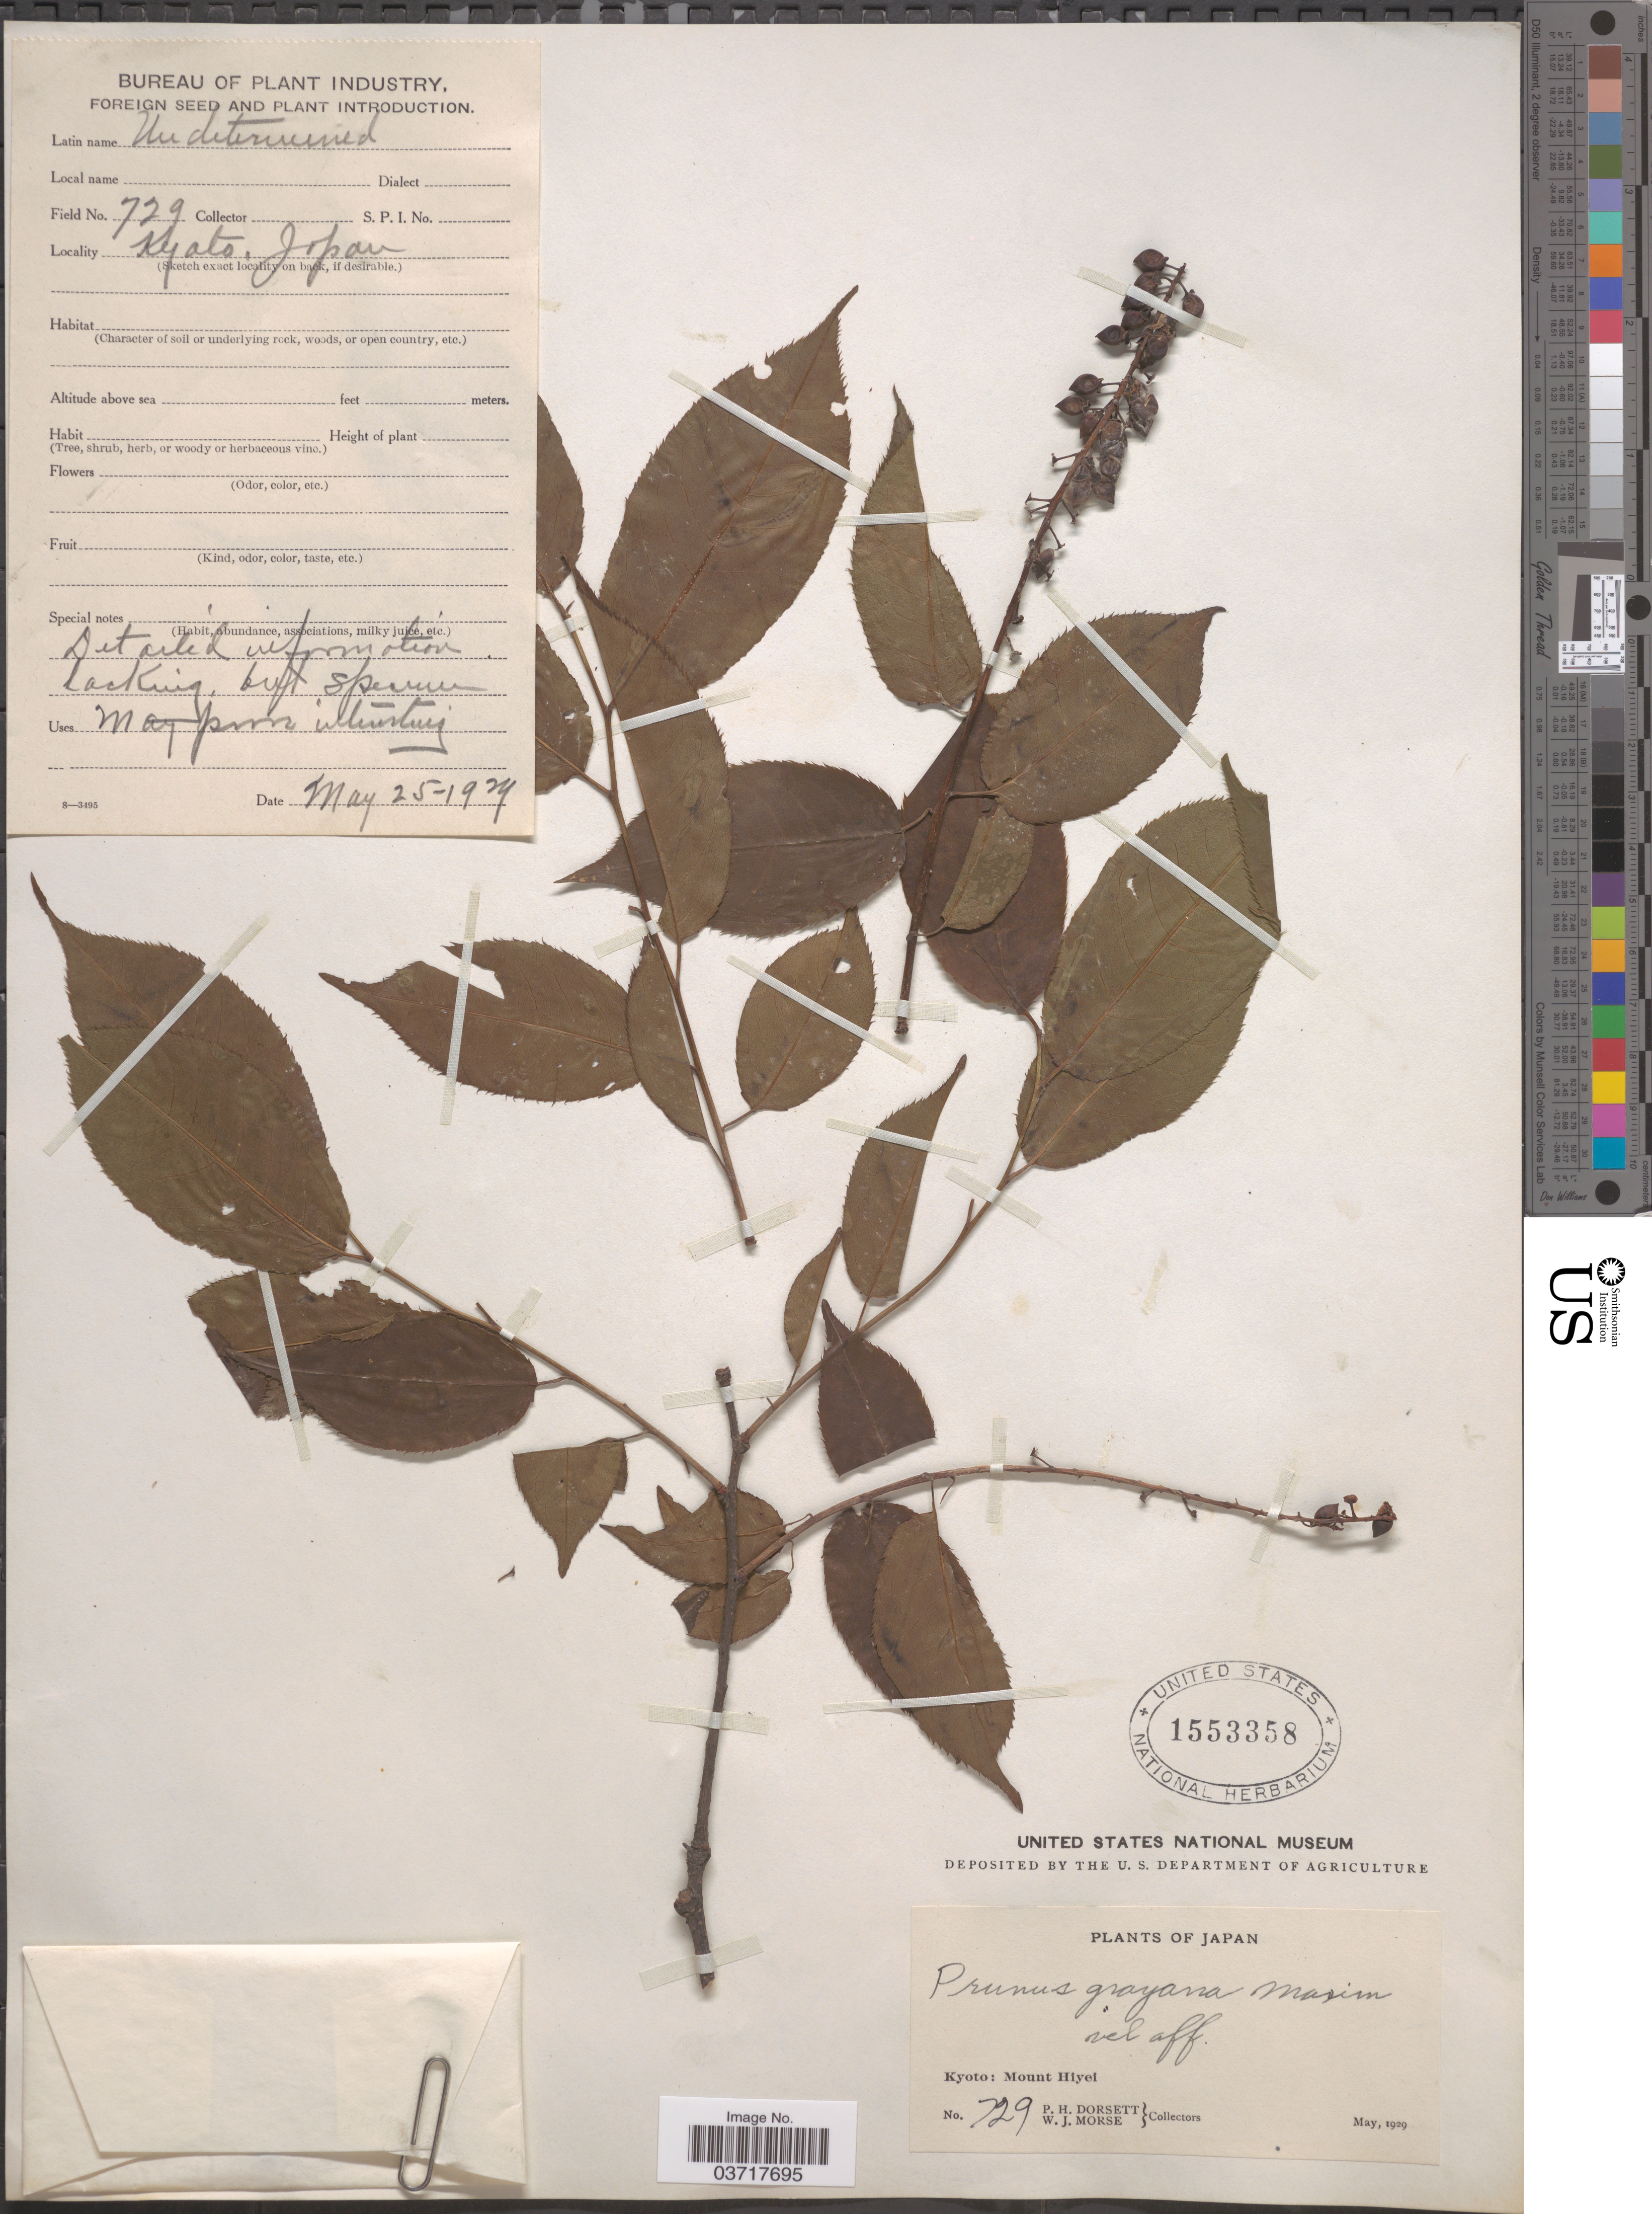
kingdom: Plantae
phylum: Tracheophyta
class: Magnoliopsida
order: Rosales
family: Rosaceae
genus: Prunus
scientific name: Prunus grayana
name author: Maxim.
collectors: P. H. Dorsett & W. J. Morse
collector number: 729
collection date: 1929-05-25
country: Japan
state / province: Kyoto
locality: Mount Hiyei.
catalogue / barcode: US 1553358